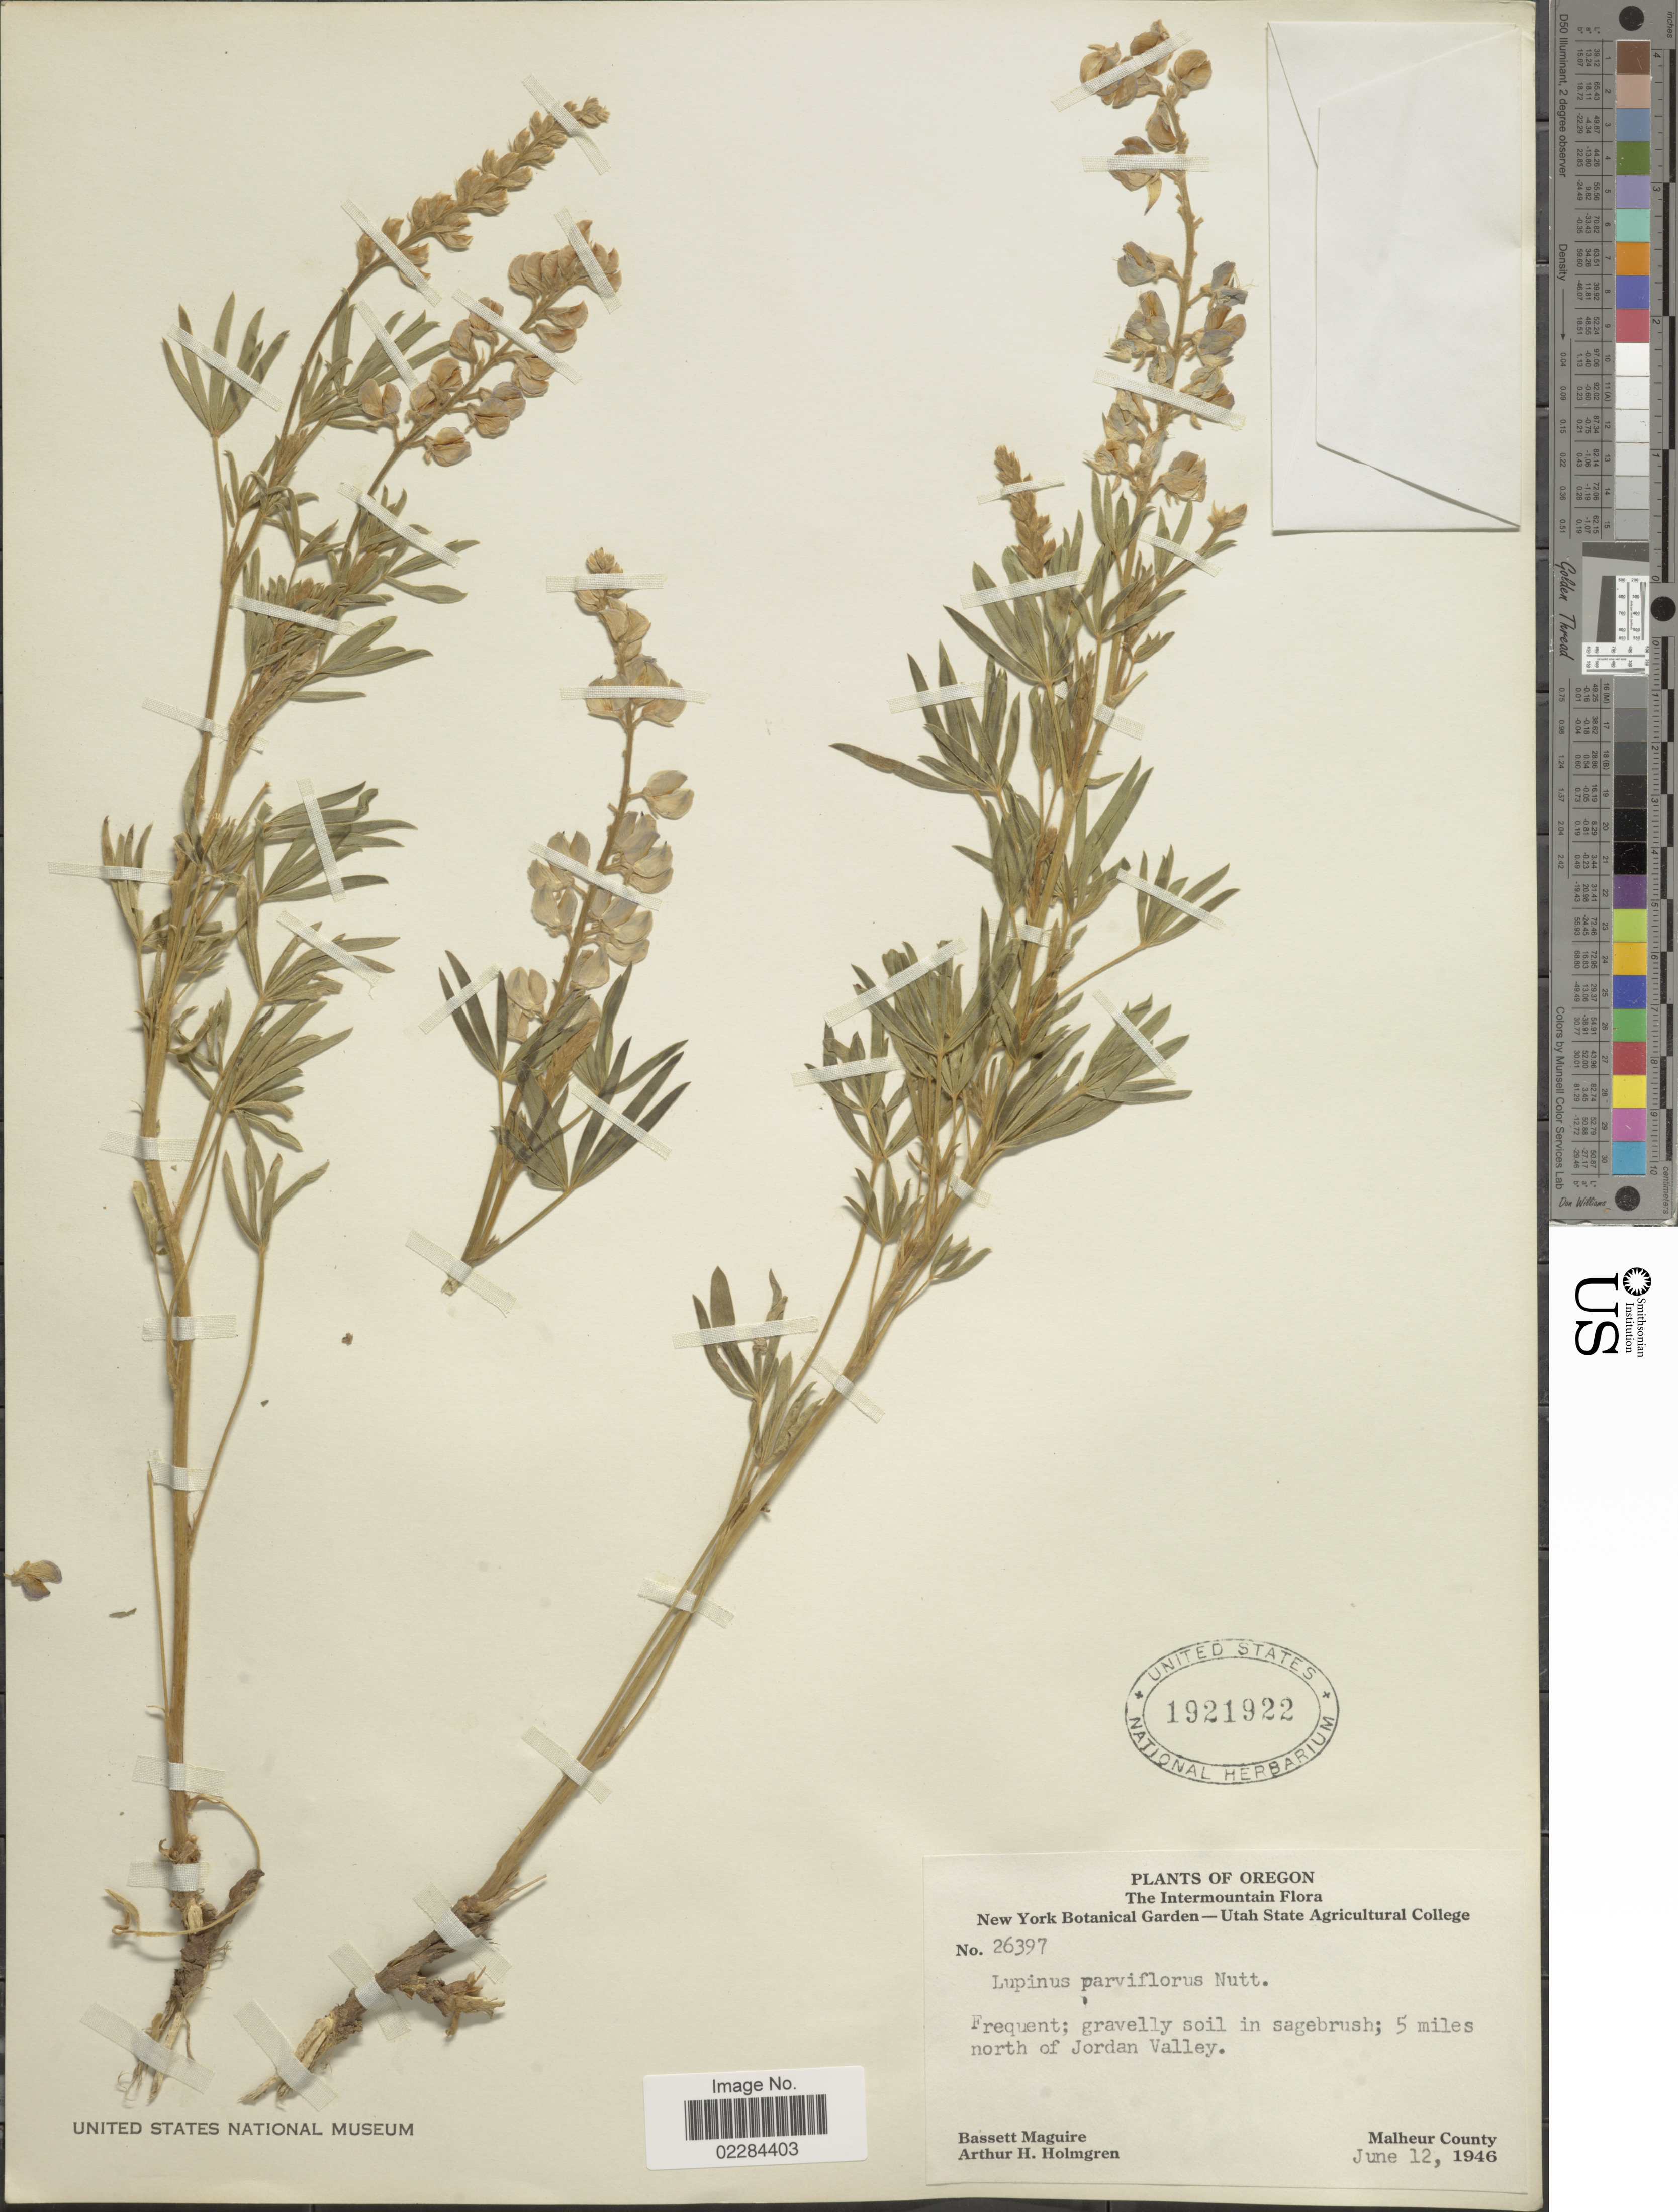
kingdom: Plantae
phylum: Tracheophyta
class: Magnoliopsida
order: Fabales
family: Fabaceae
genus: Lupinus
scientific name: Lupinus argenteus var. parviflorus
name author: (Nutt. ex Hook. & Arn.) C.L. Hitchc.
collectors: B. Maguire & A. H. Holmgren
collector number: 26397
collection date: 1946-06-12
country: United States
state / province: Oregon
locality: The Intermountain. 5 miles north of Jordan Valley.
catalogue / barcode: US 1921922